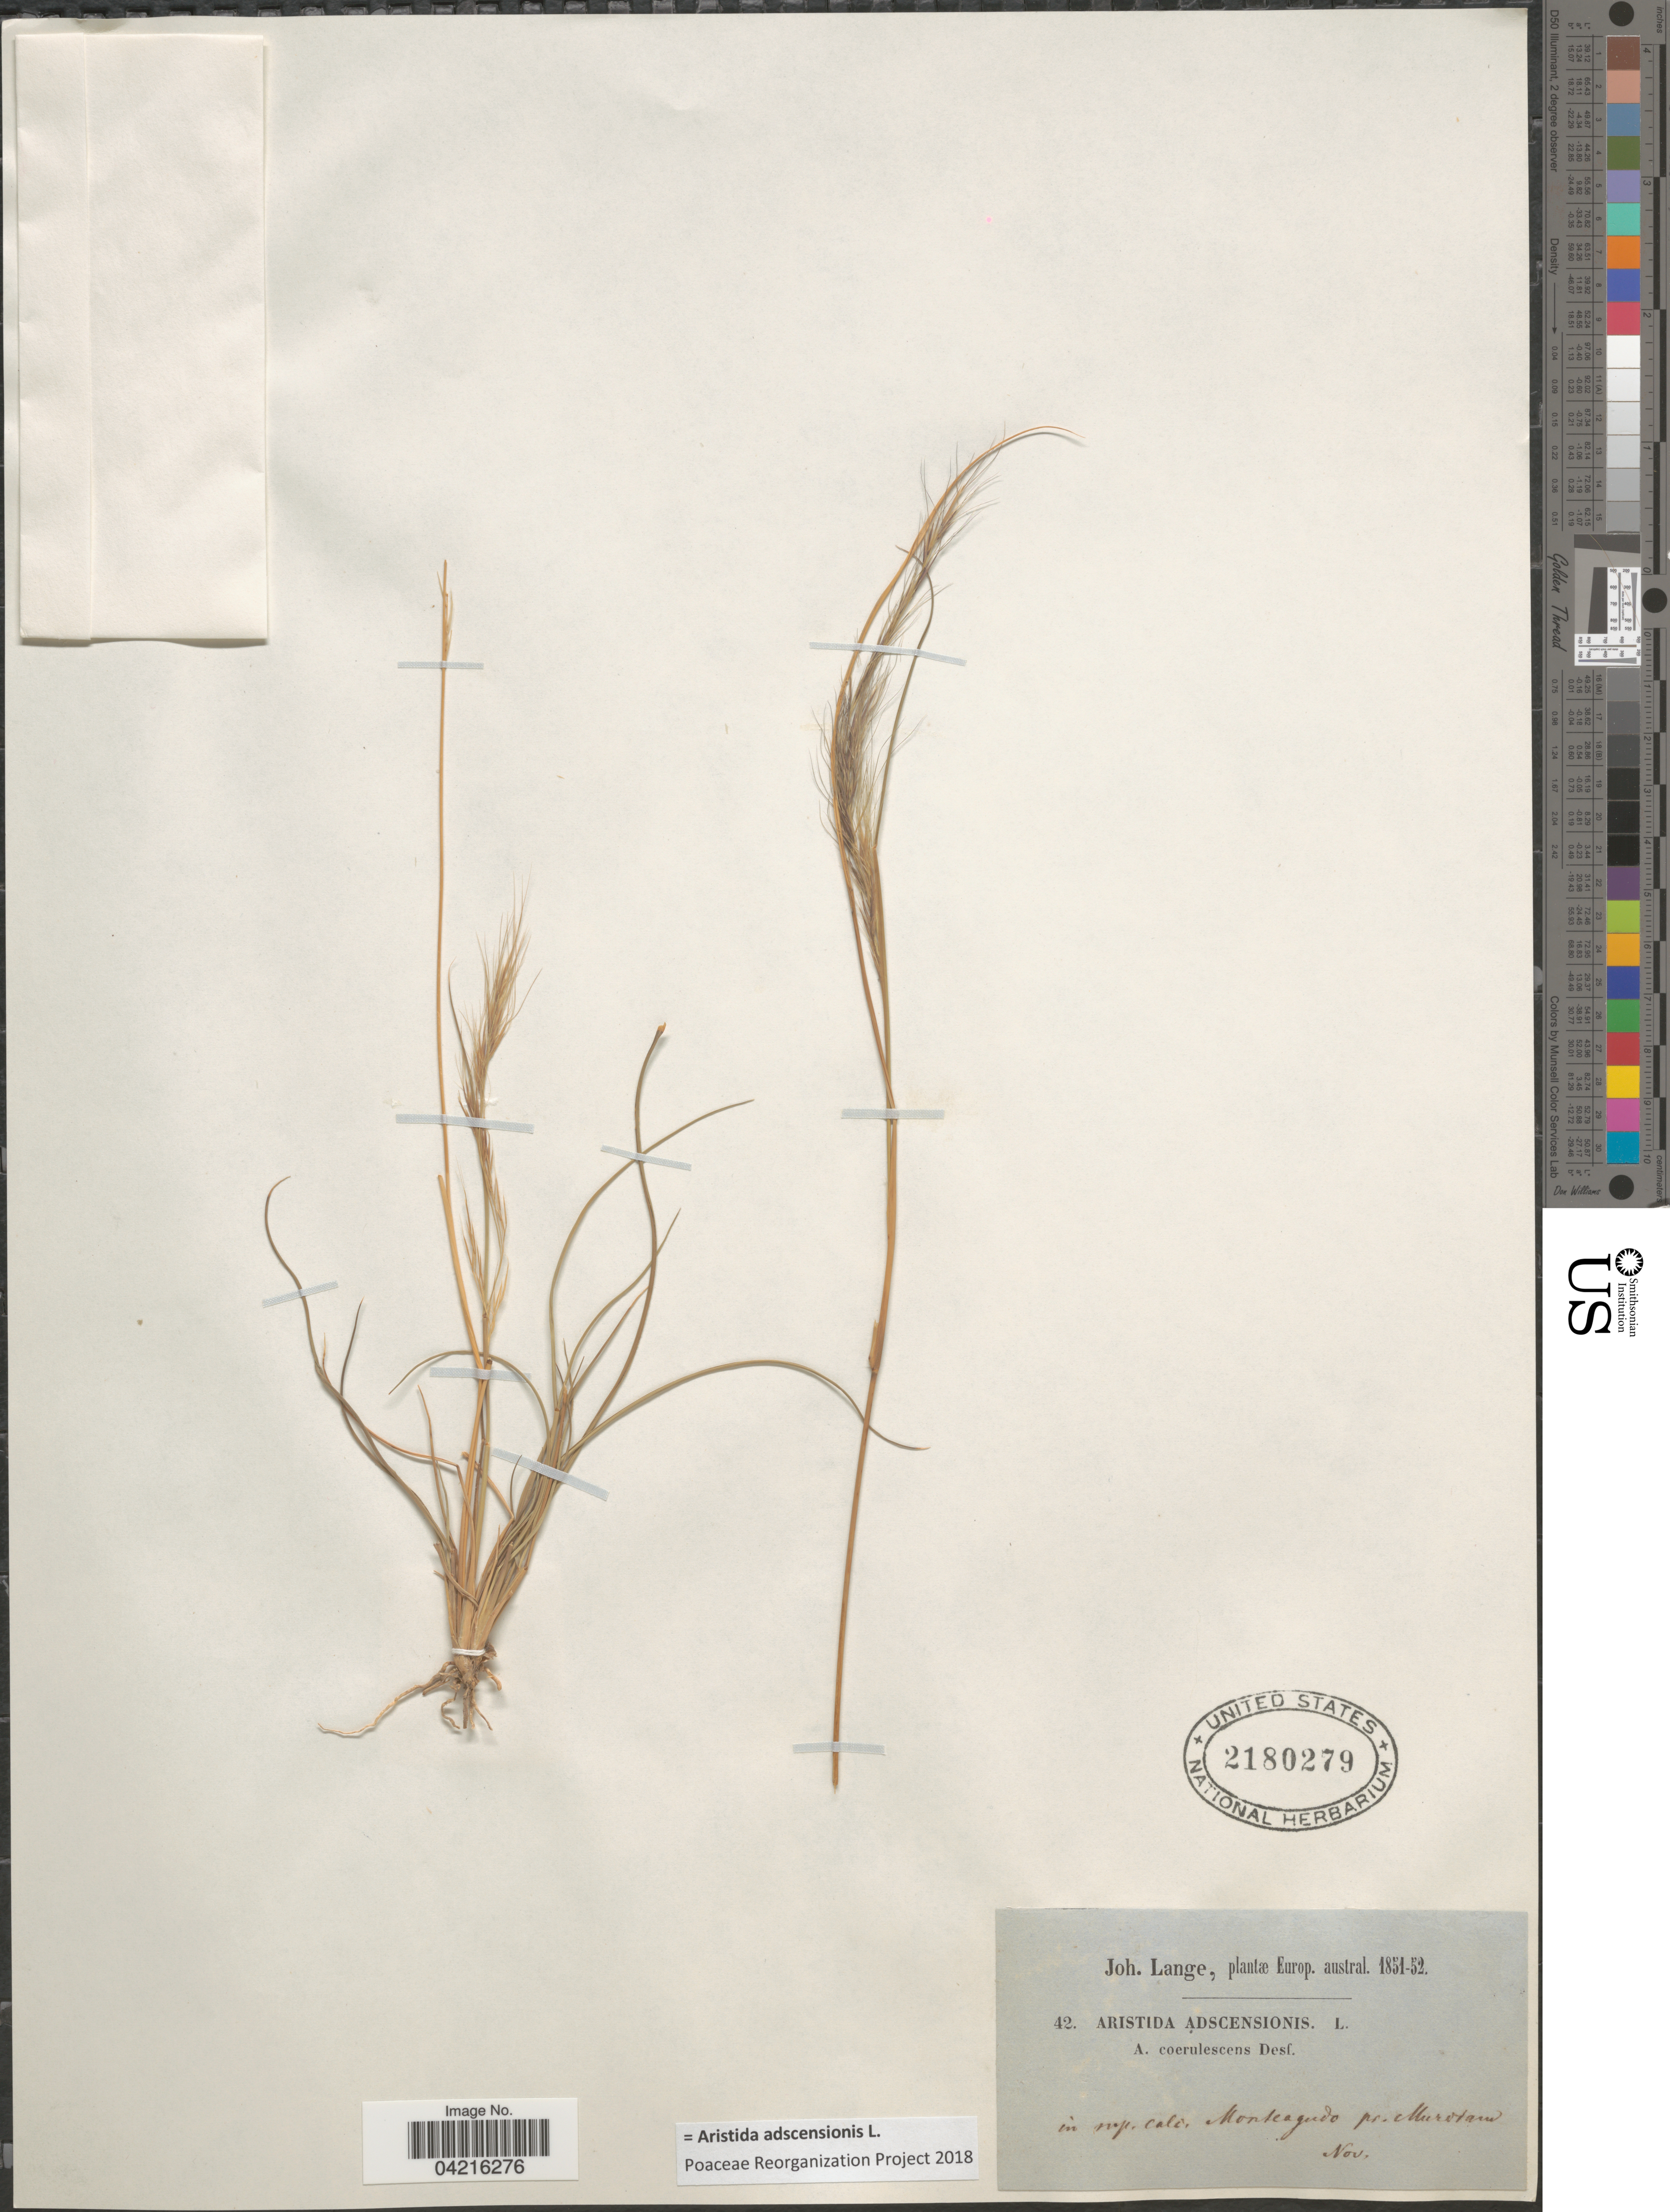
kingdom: Plantae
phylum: Tracheophyta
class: Liliopsida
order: Poales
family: Poaceae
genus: Aristida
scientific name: Aristida adscensionis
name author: L.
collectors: J. M. C. Lange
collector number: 42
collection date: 1851-11/1852-11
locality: Europ. austral. In rup. calc. Monteagudo pr. Murotam.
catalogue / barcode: US 2180279